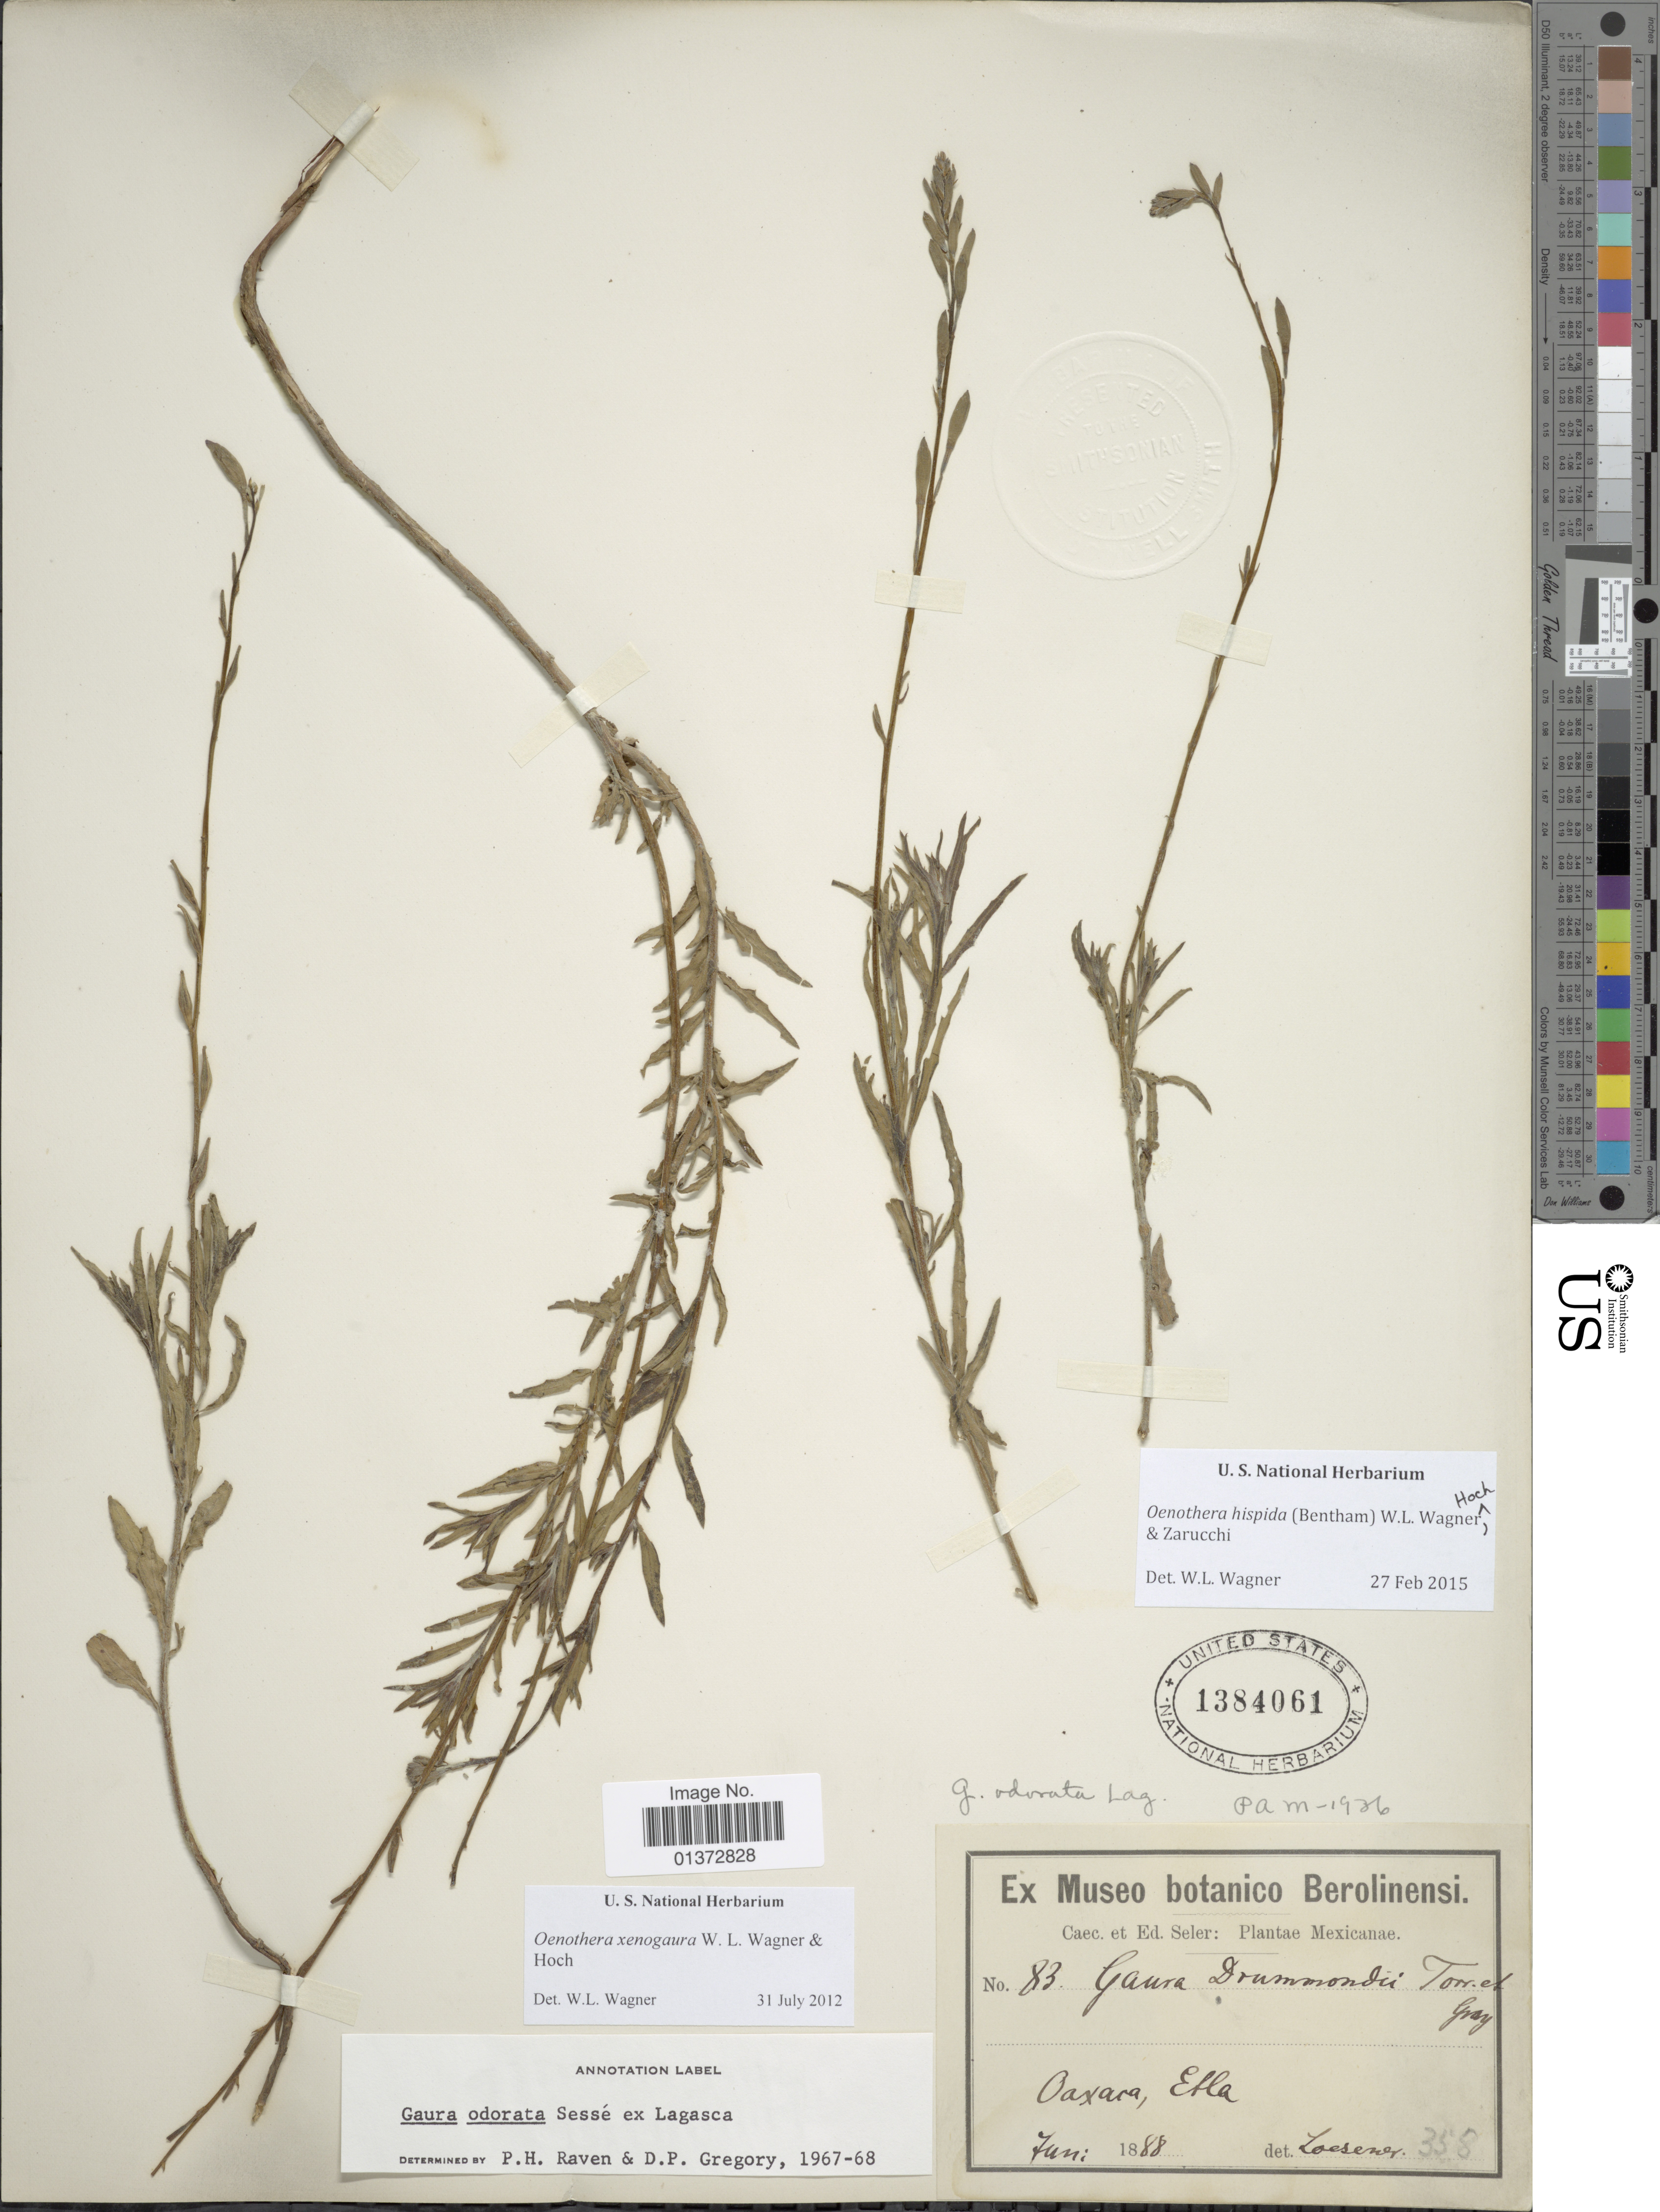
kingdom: Plantae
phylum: Tracheophyta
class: Magnoliopsida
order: Myrtales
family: Onagraceae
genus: Oenothera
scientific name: Oenothera hispida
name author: (Benth.) W.L. Wagner et al.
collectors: ex Caec. et Ed Seler & E. Seler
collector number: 83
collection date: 1888-06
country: Mexico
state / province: Oaxaca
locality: Etla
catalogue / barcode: US 1384061